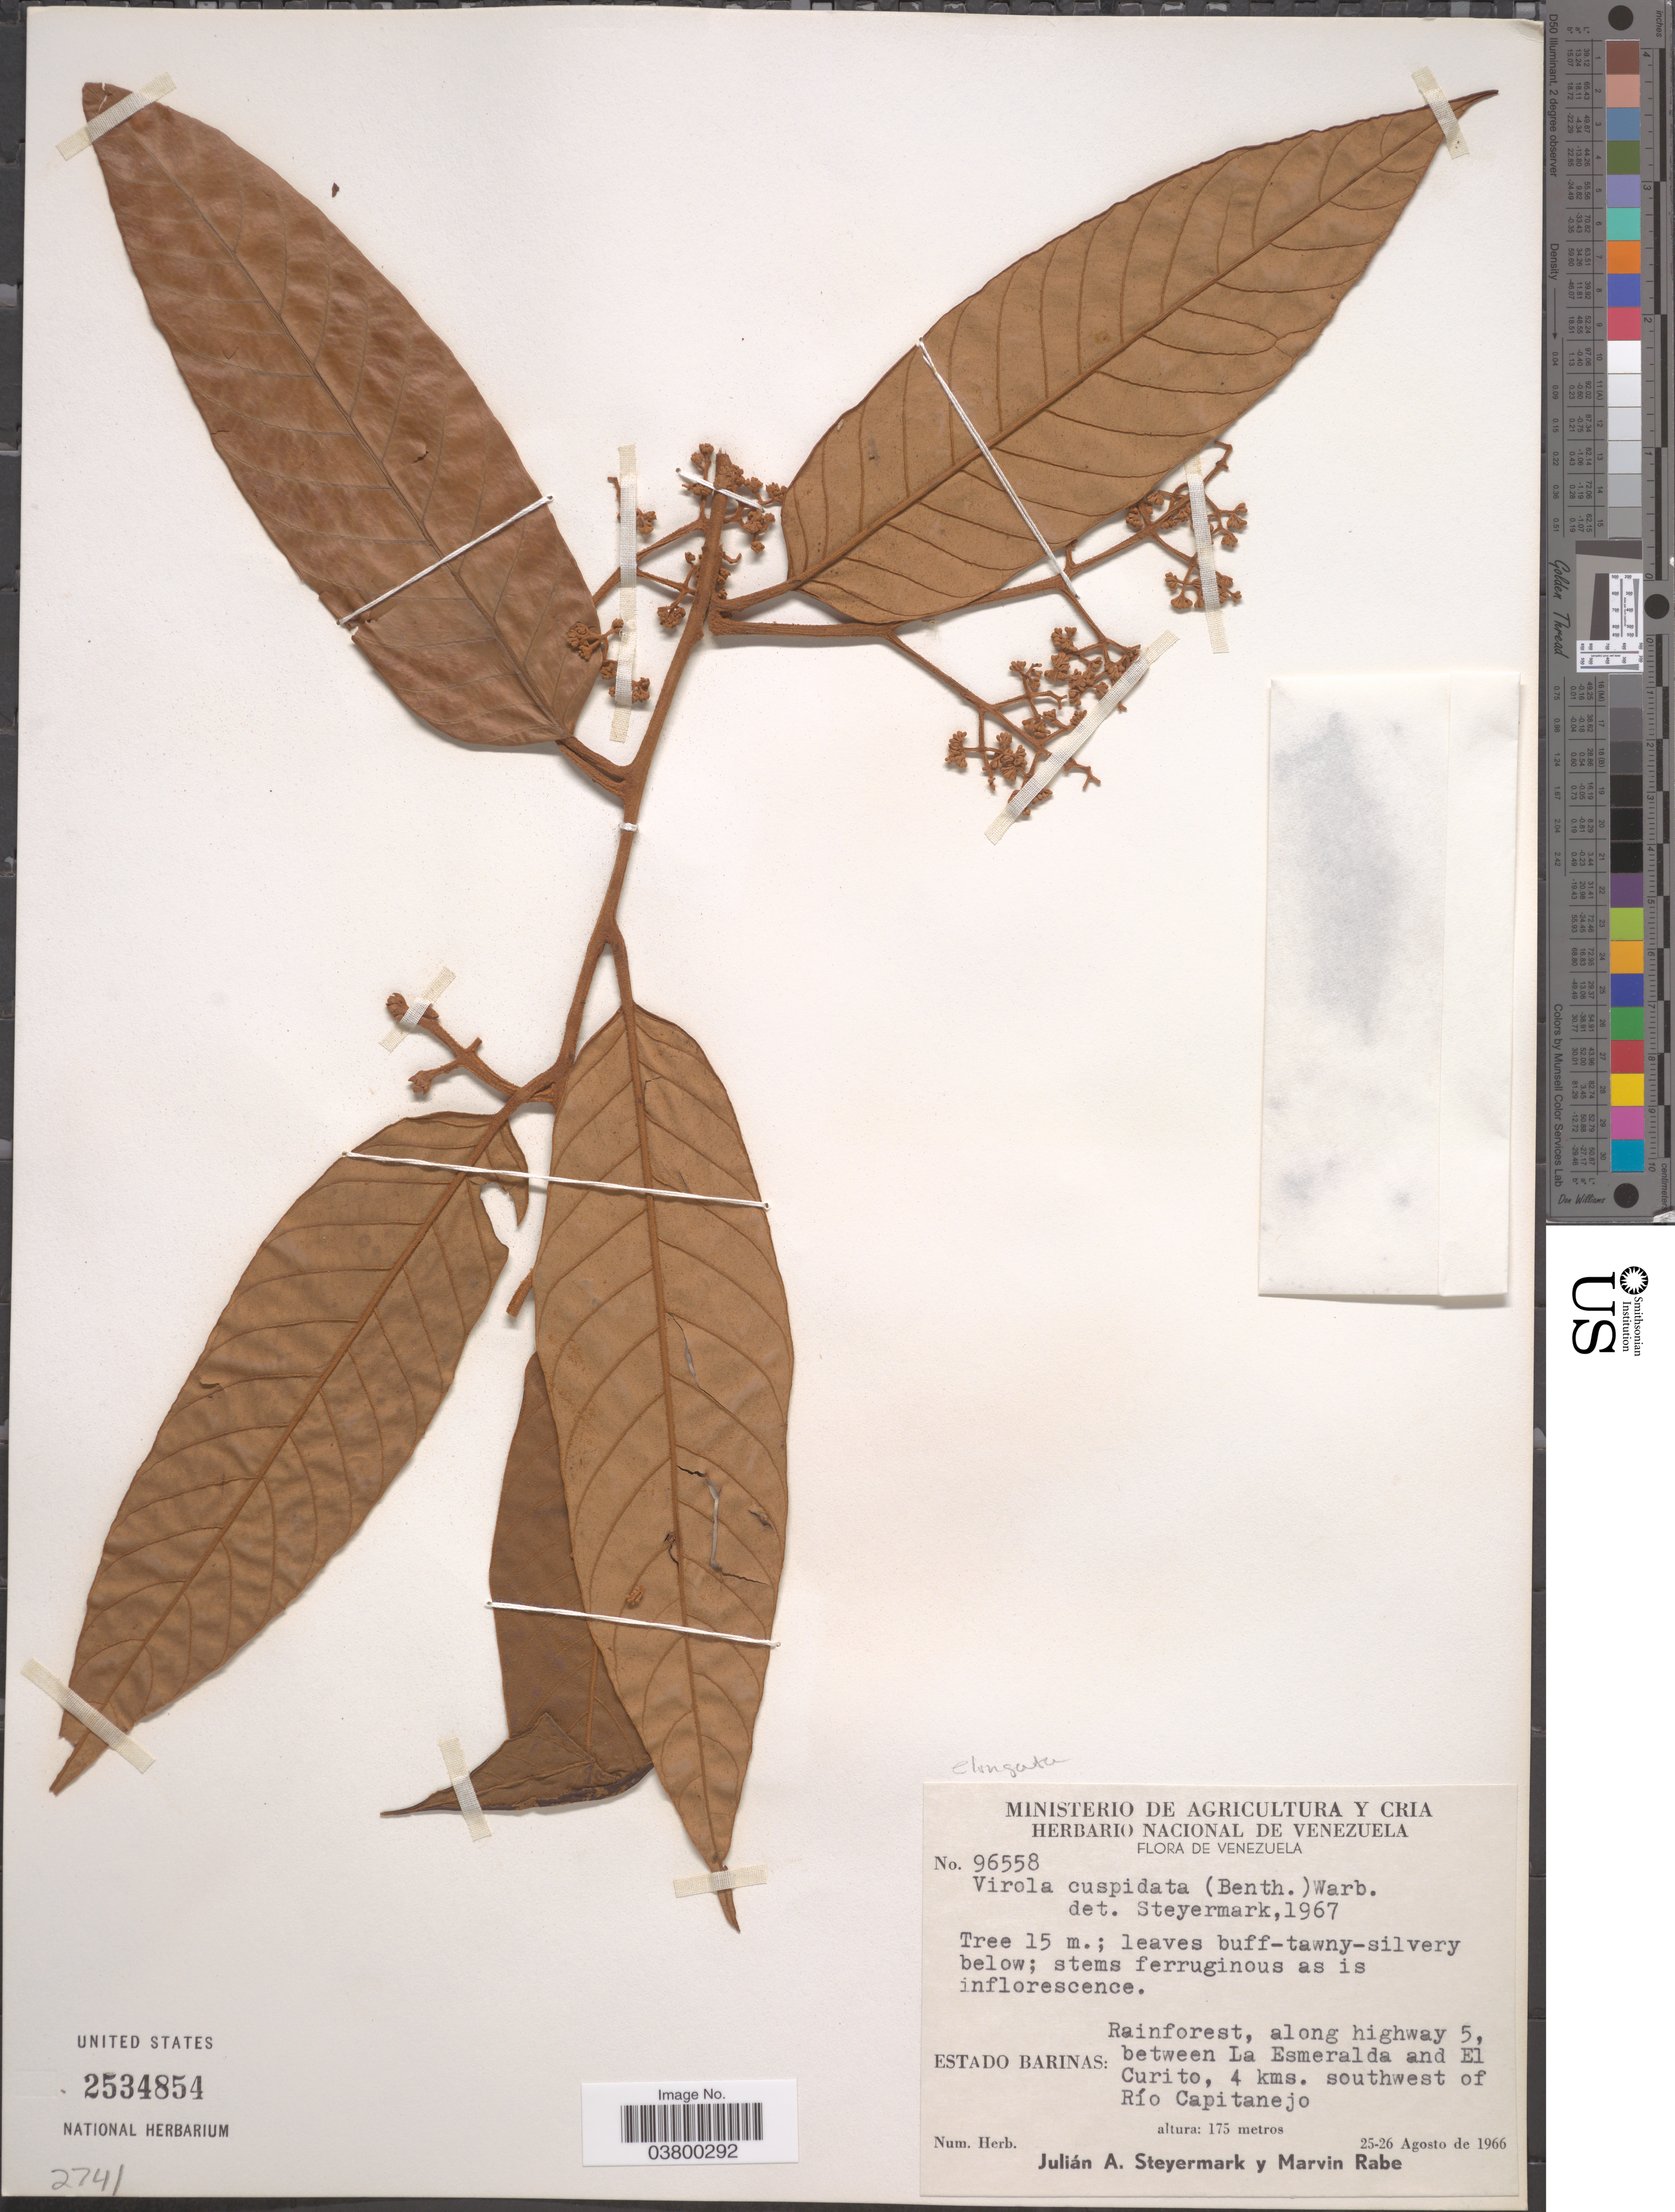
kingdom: Plantae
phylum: Tracheophyta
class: Magnoliopsida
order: Magnoliales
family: Myristicaceae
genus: Virola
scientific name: Virola elongata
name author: (Benth.) Warb.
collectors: J. Steyermark & M. Rabe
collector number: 96558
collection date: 1966-08-25/1966-08-26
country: Venezuela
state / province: Barinas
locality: Rainforest, along highway 5, between La Esmeralda and El Curito, 4 kms. southwest of Río Capitanejo.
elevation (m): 175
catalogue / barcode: US 2534854